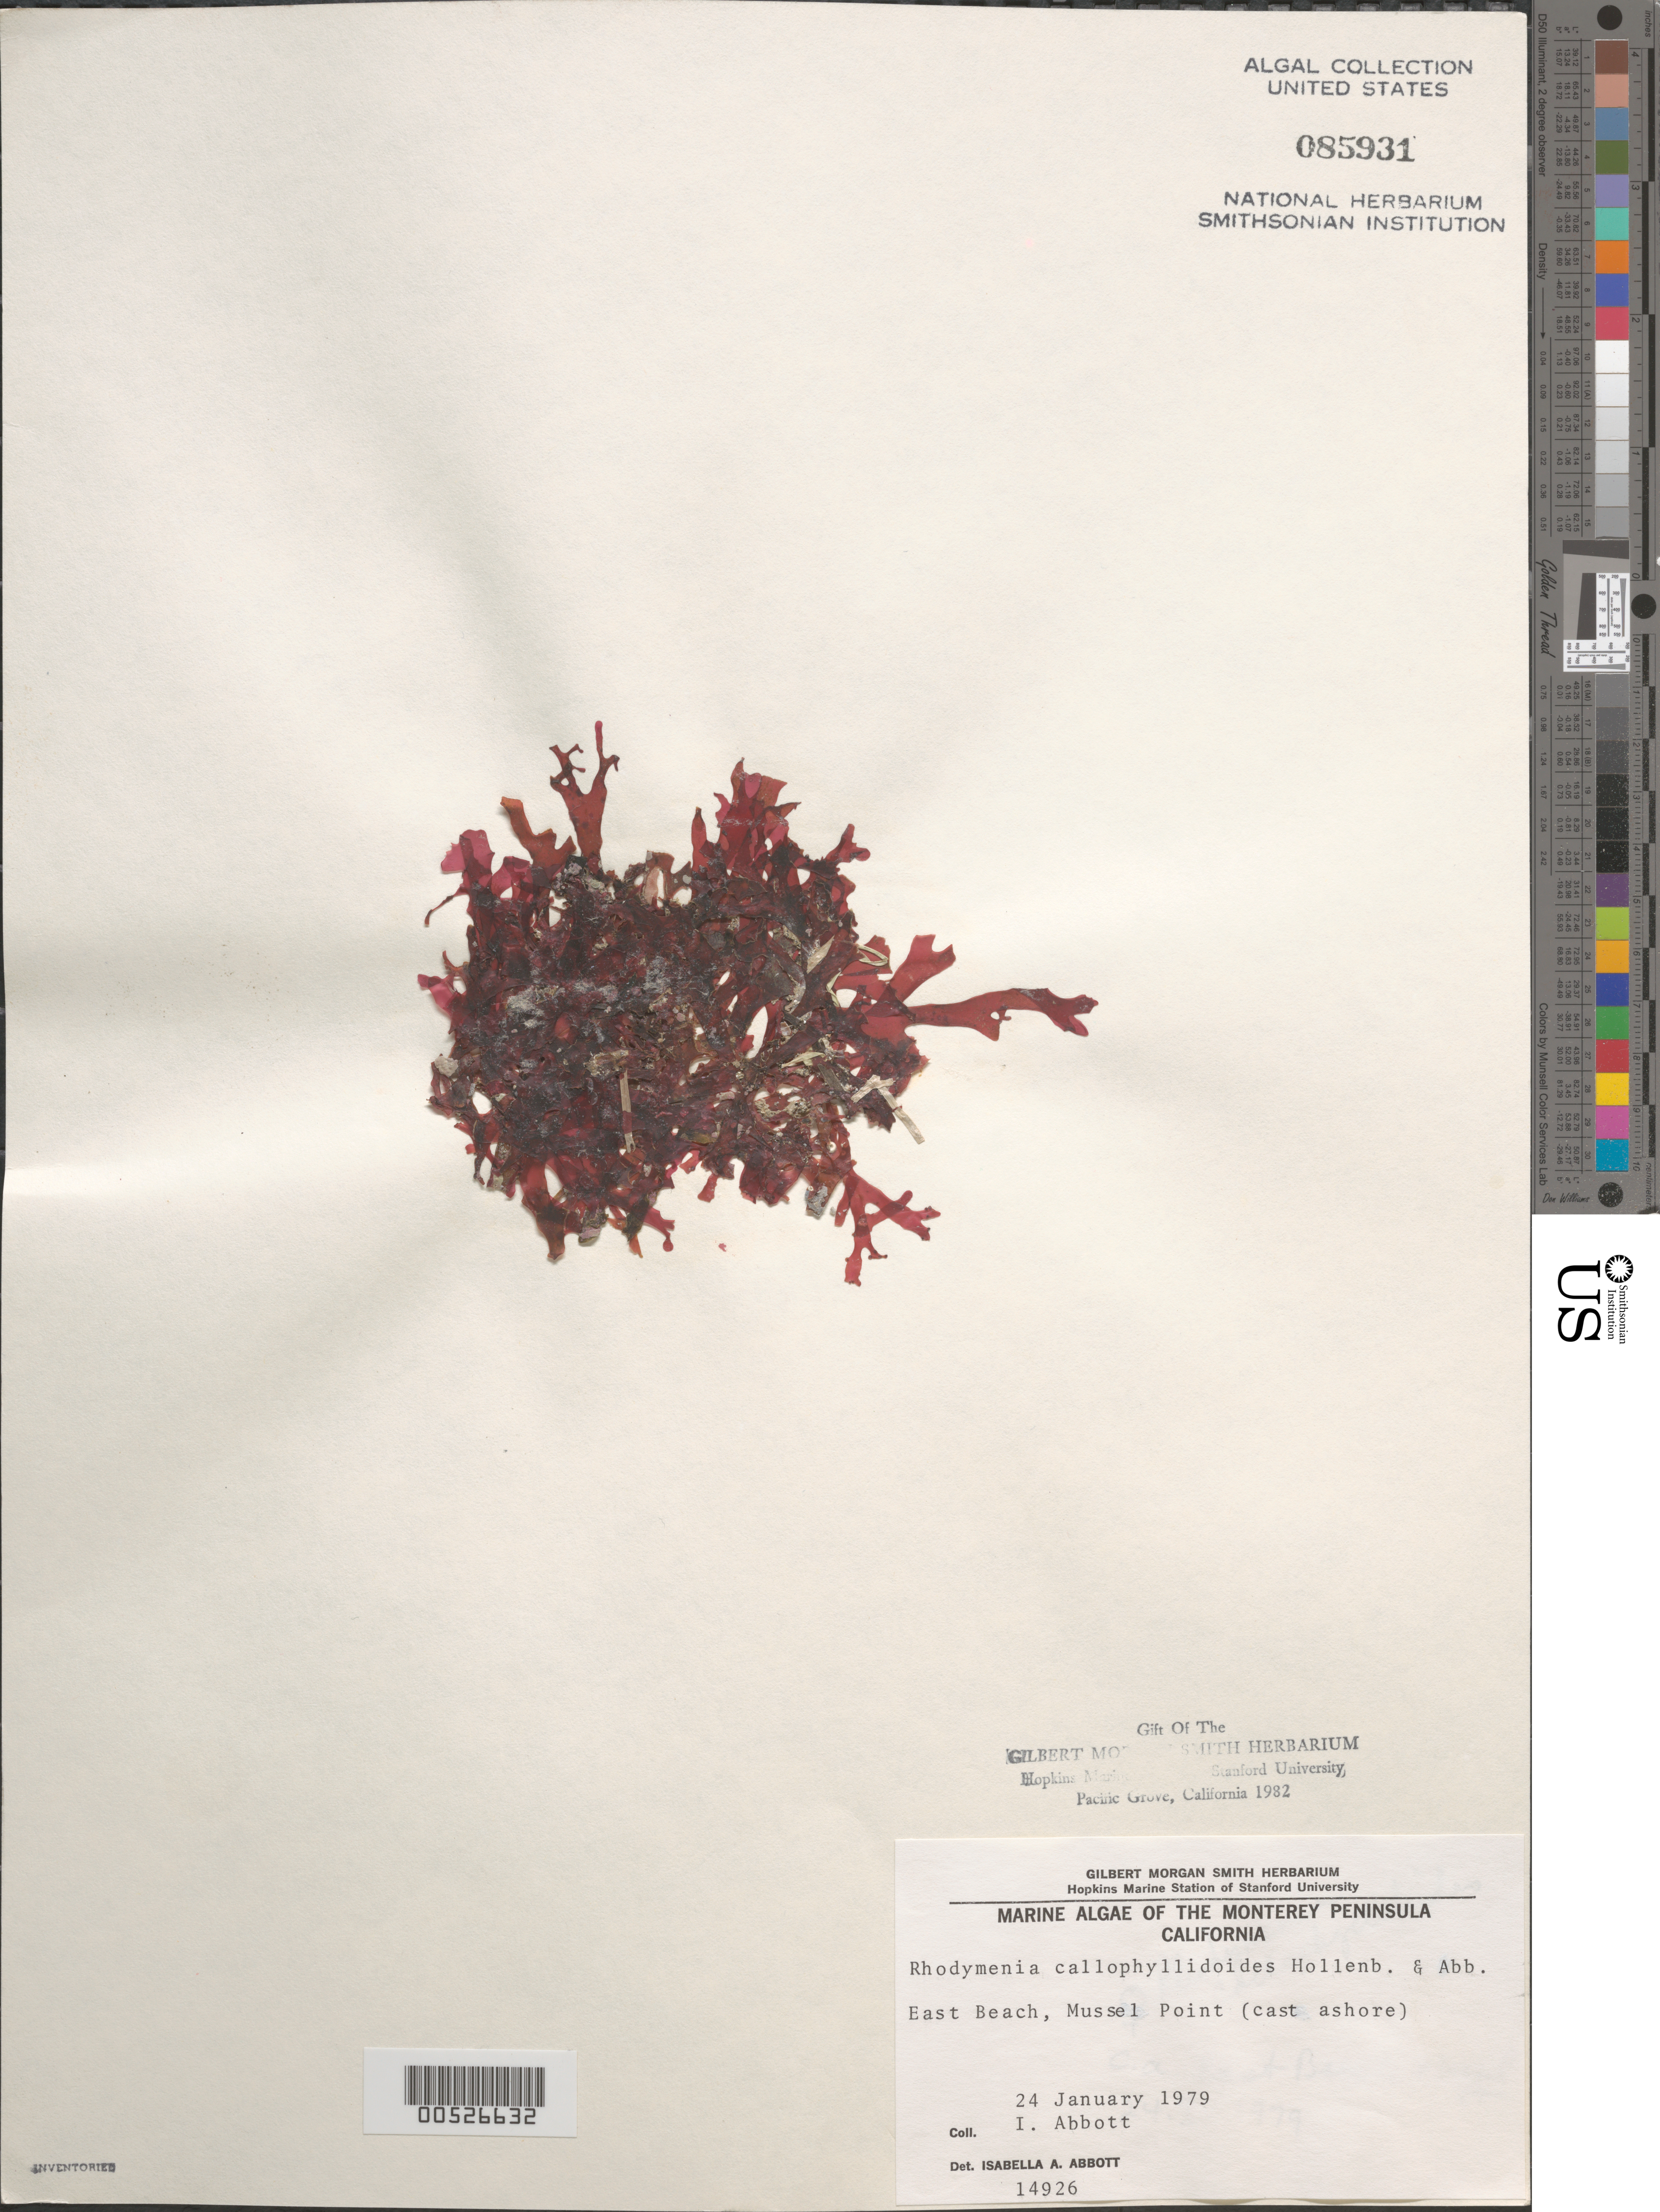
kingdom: Plantae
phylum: Rhodophyta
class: Florideophyceae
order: Rhodymeniales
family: Rhodymeniaceae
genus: Rhodymenia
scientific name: Rhodymenia callophyllidoides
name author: Hollenb. & I.A. Abbott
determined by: Abbott, Isabella A.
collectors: I. A. Abbott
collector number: IAA 14926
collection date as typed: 24 Jan 1979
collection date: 1979-01-24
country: United States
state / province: California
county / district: Monterey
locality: East Beach, Mussel Point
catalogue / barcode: US 85931